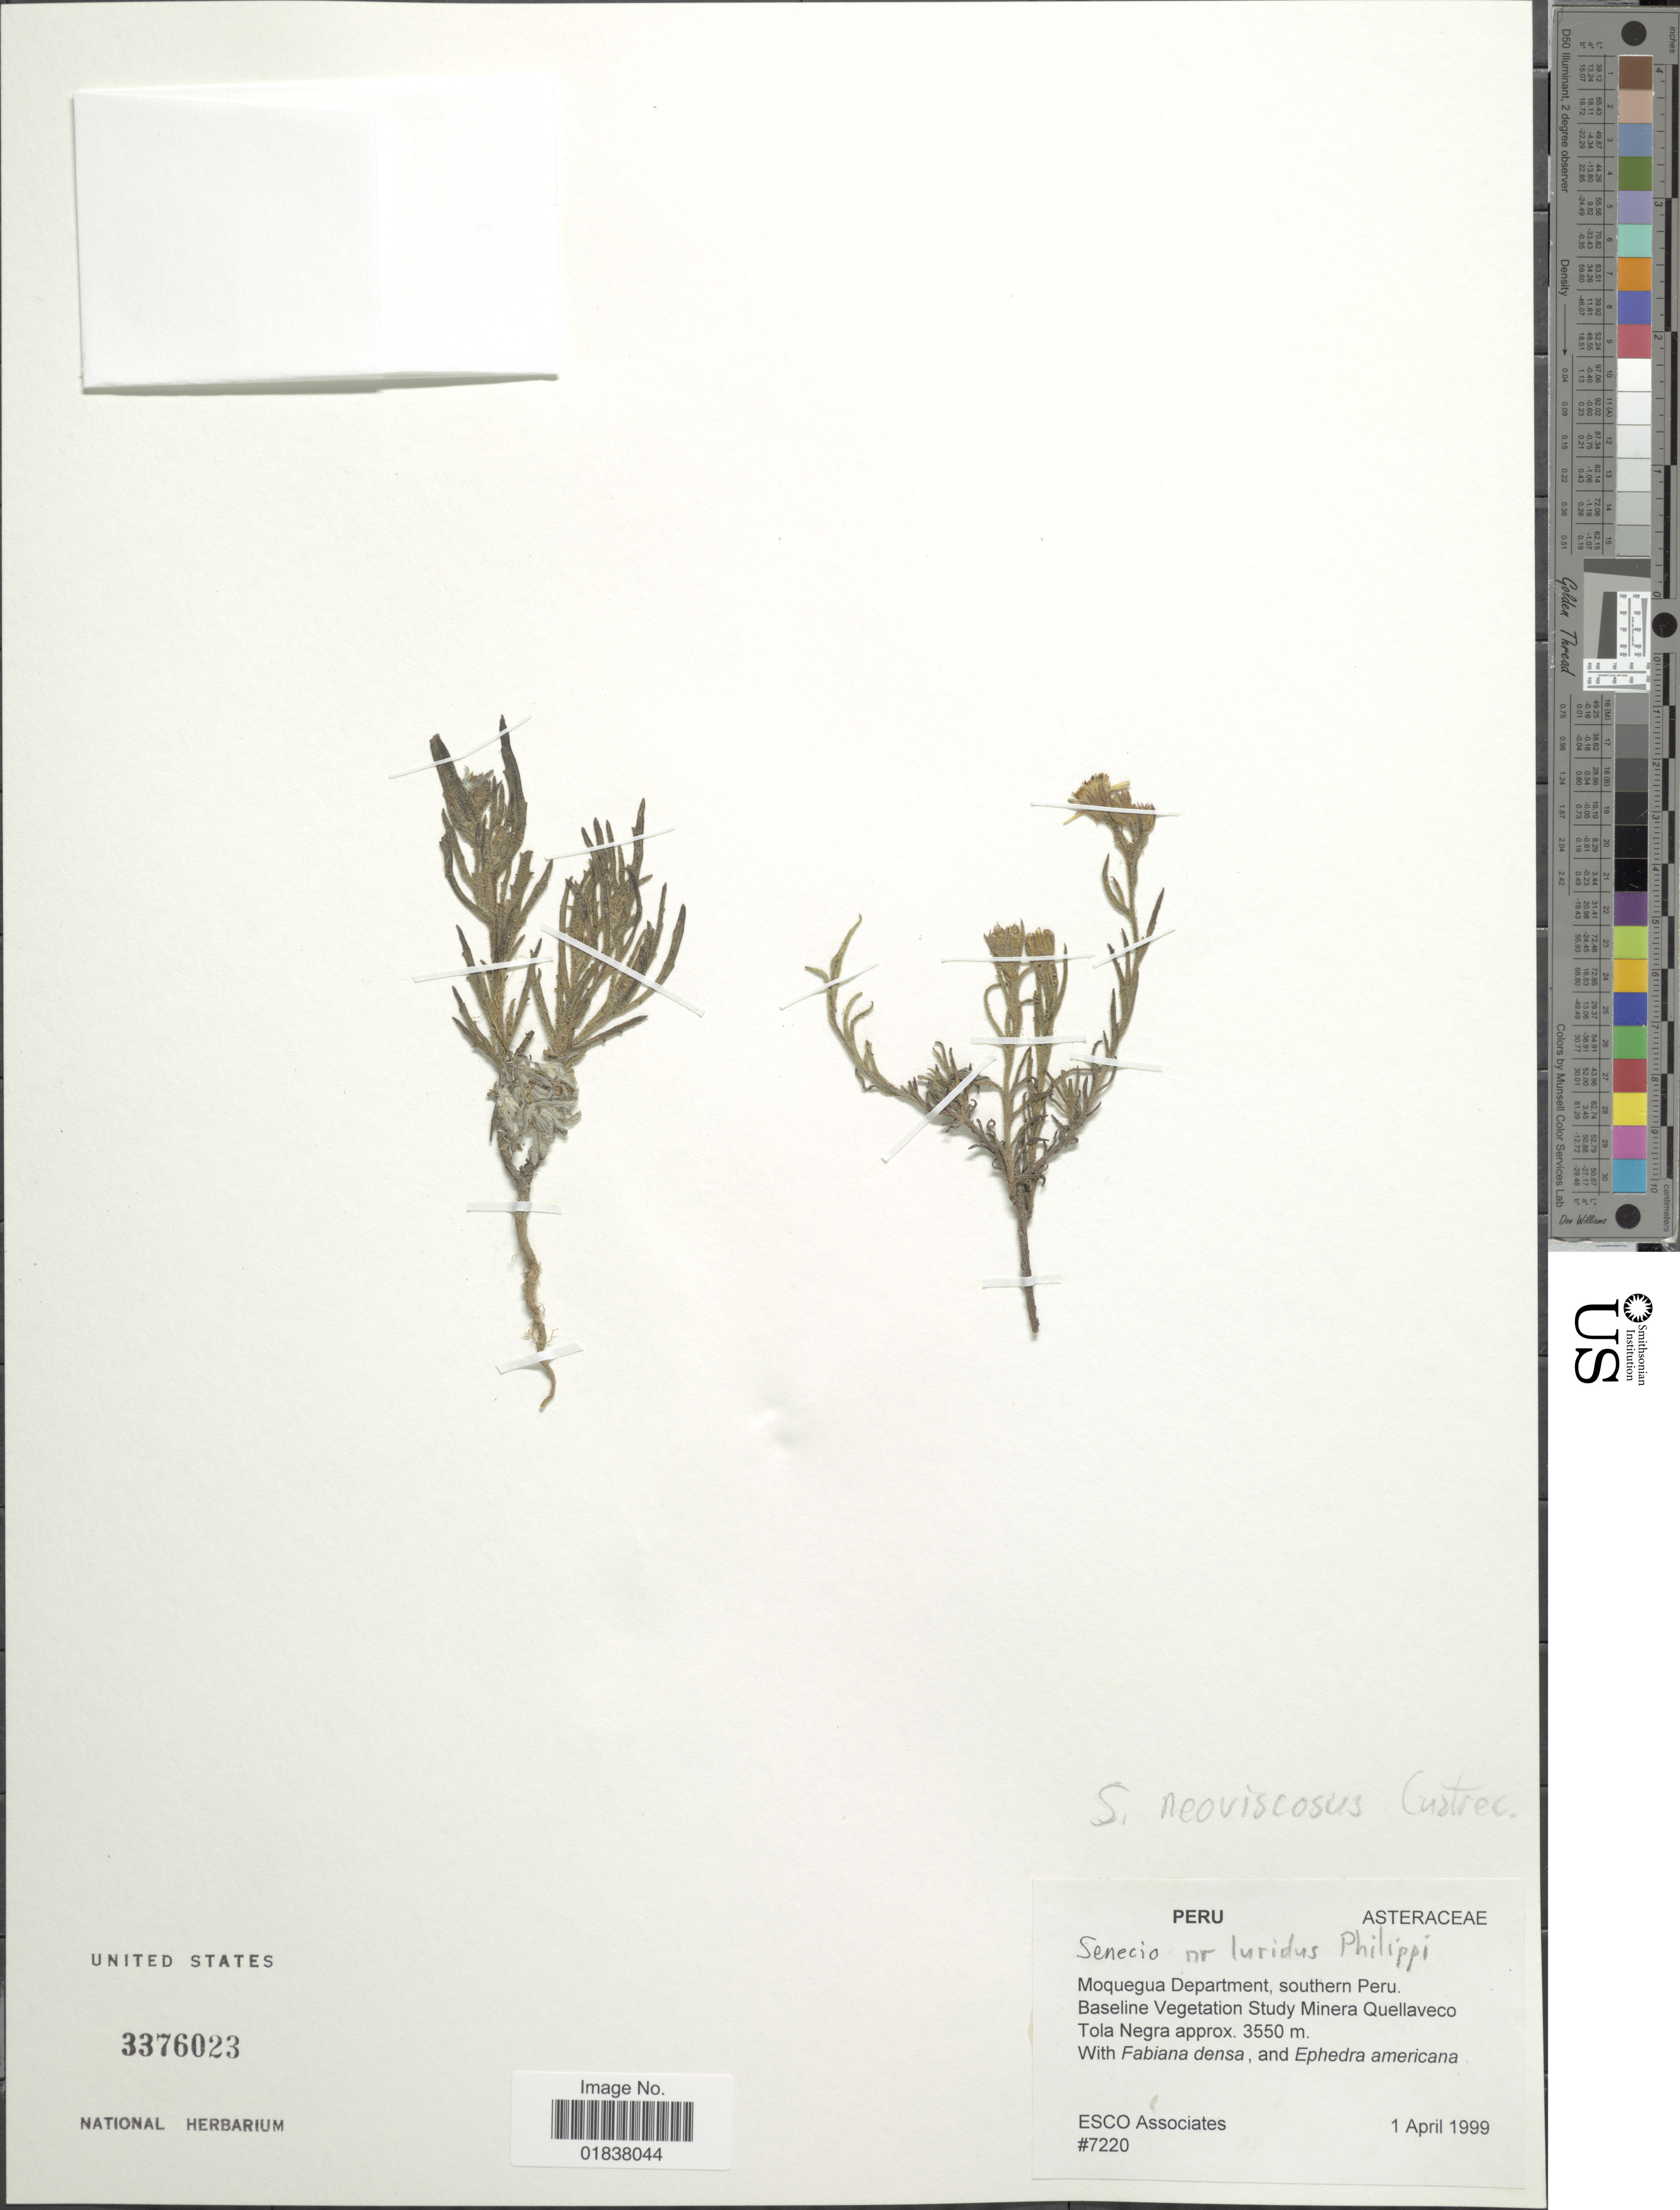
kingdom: Plantae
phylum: Tracheophyta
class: Magnoliopsida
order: Asterales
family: Asteraceae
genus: Senecio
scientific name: Senecio neoviscosus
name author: Cuatrec.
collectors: ESCO Associates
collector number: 7220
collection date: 1999-04-01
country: Peru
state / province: Moquegua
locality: Southern Peru, Tola Negra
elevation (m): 3550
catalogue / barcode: US 3376023